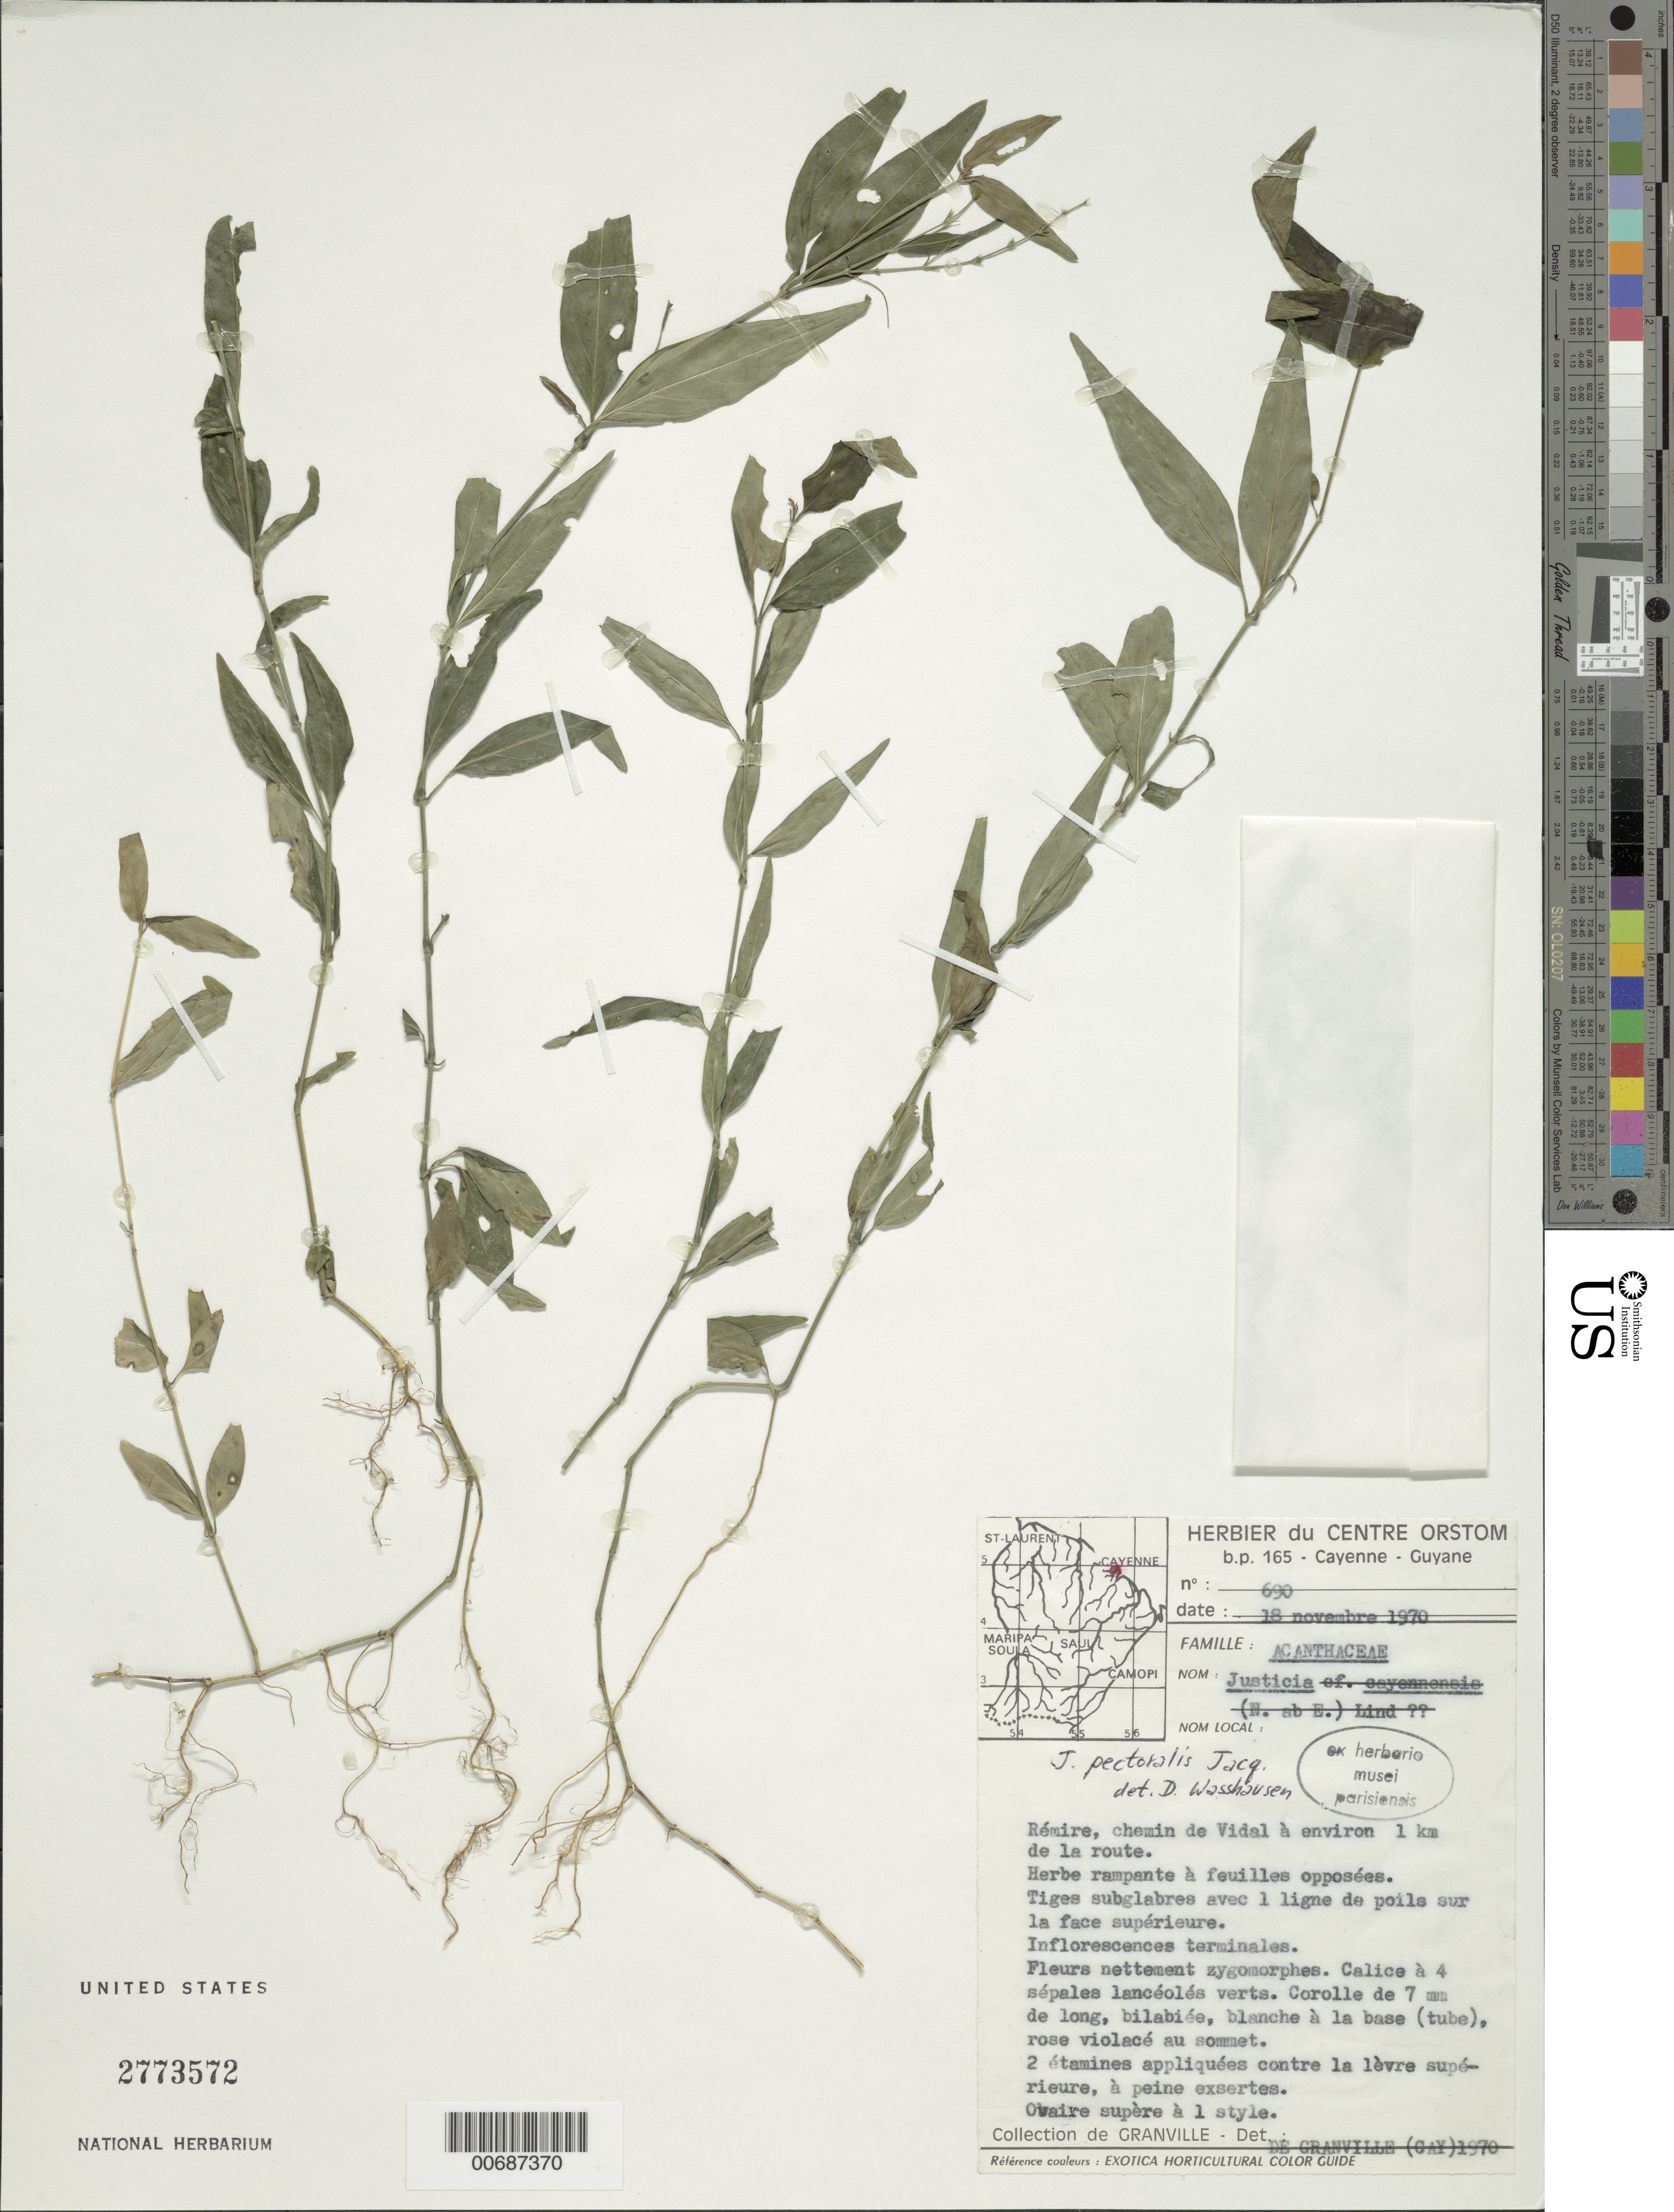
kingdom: Plantae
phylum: Tracheophyta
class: Magnoliopsida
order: Lamiales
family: Acanthaceae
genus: Justicia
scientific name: Justicia pectoralis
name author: Jacq.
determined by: Wasshausen, Dieter C., (BOT), Smithsonian Institution - National Museum of Natural History (UNITED STATES)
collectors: J.-J. de Granville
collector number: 690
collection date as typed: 18-Nov-70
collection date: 1970-11-18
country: French Guiana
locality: Rémire, chemin de Vidal a environ 1 km de la route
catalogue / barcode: US 2773572